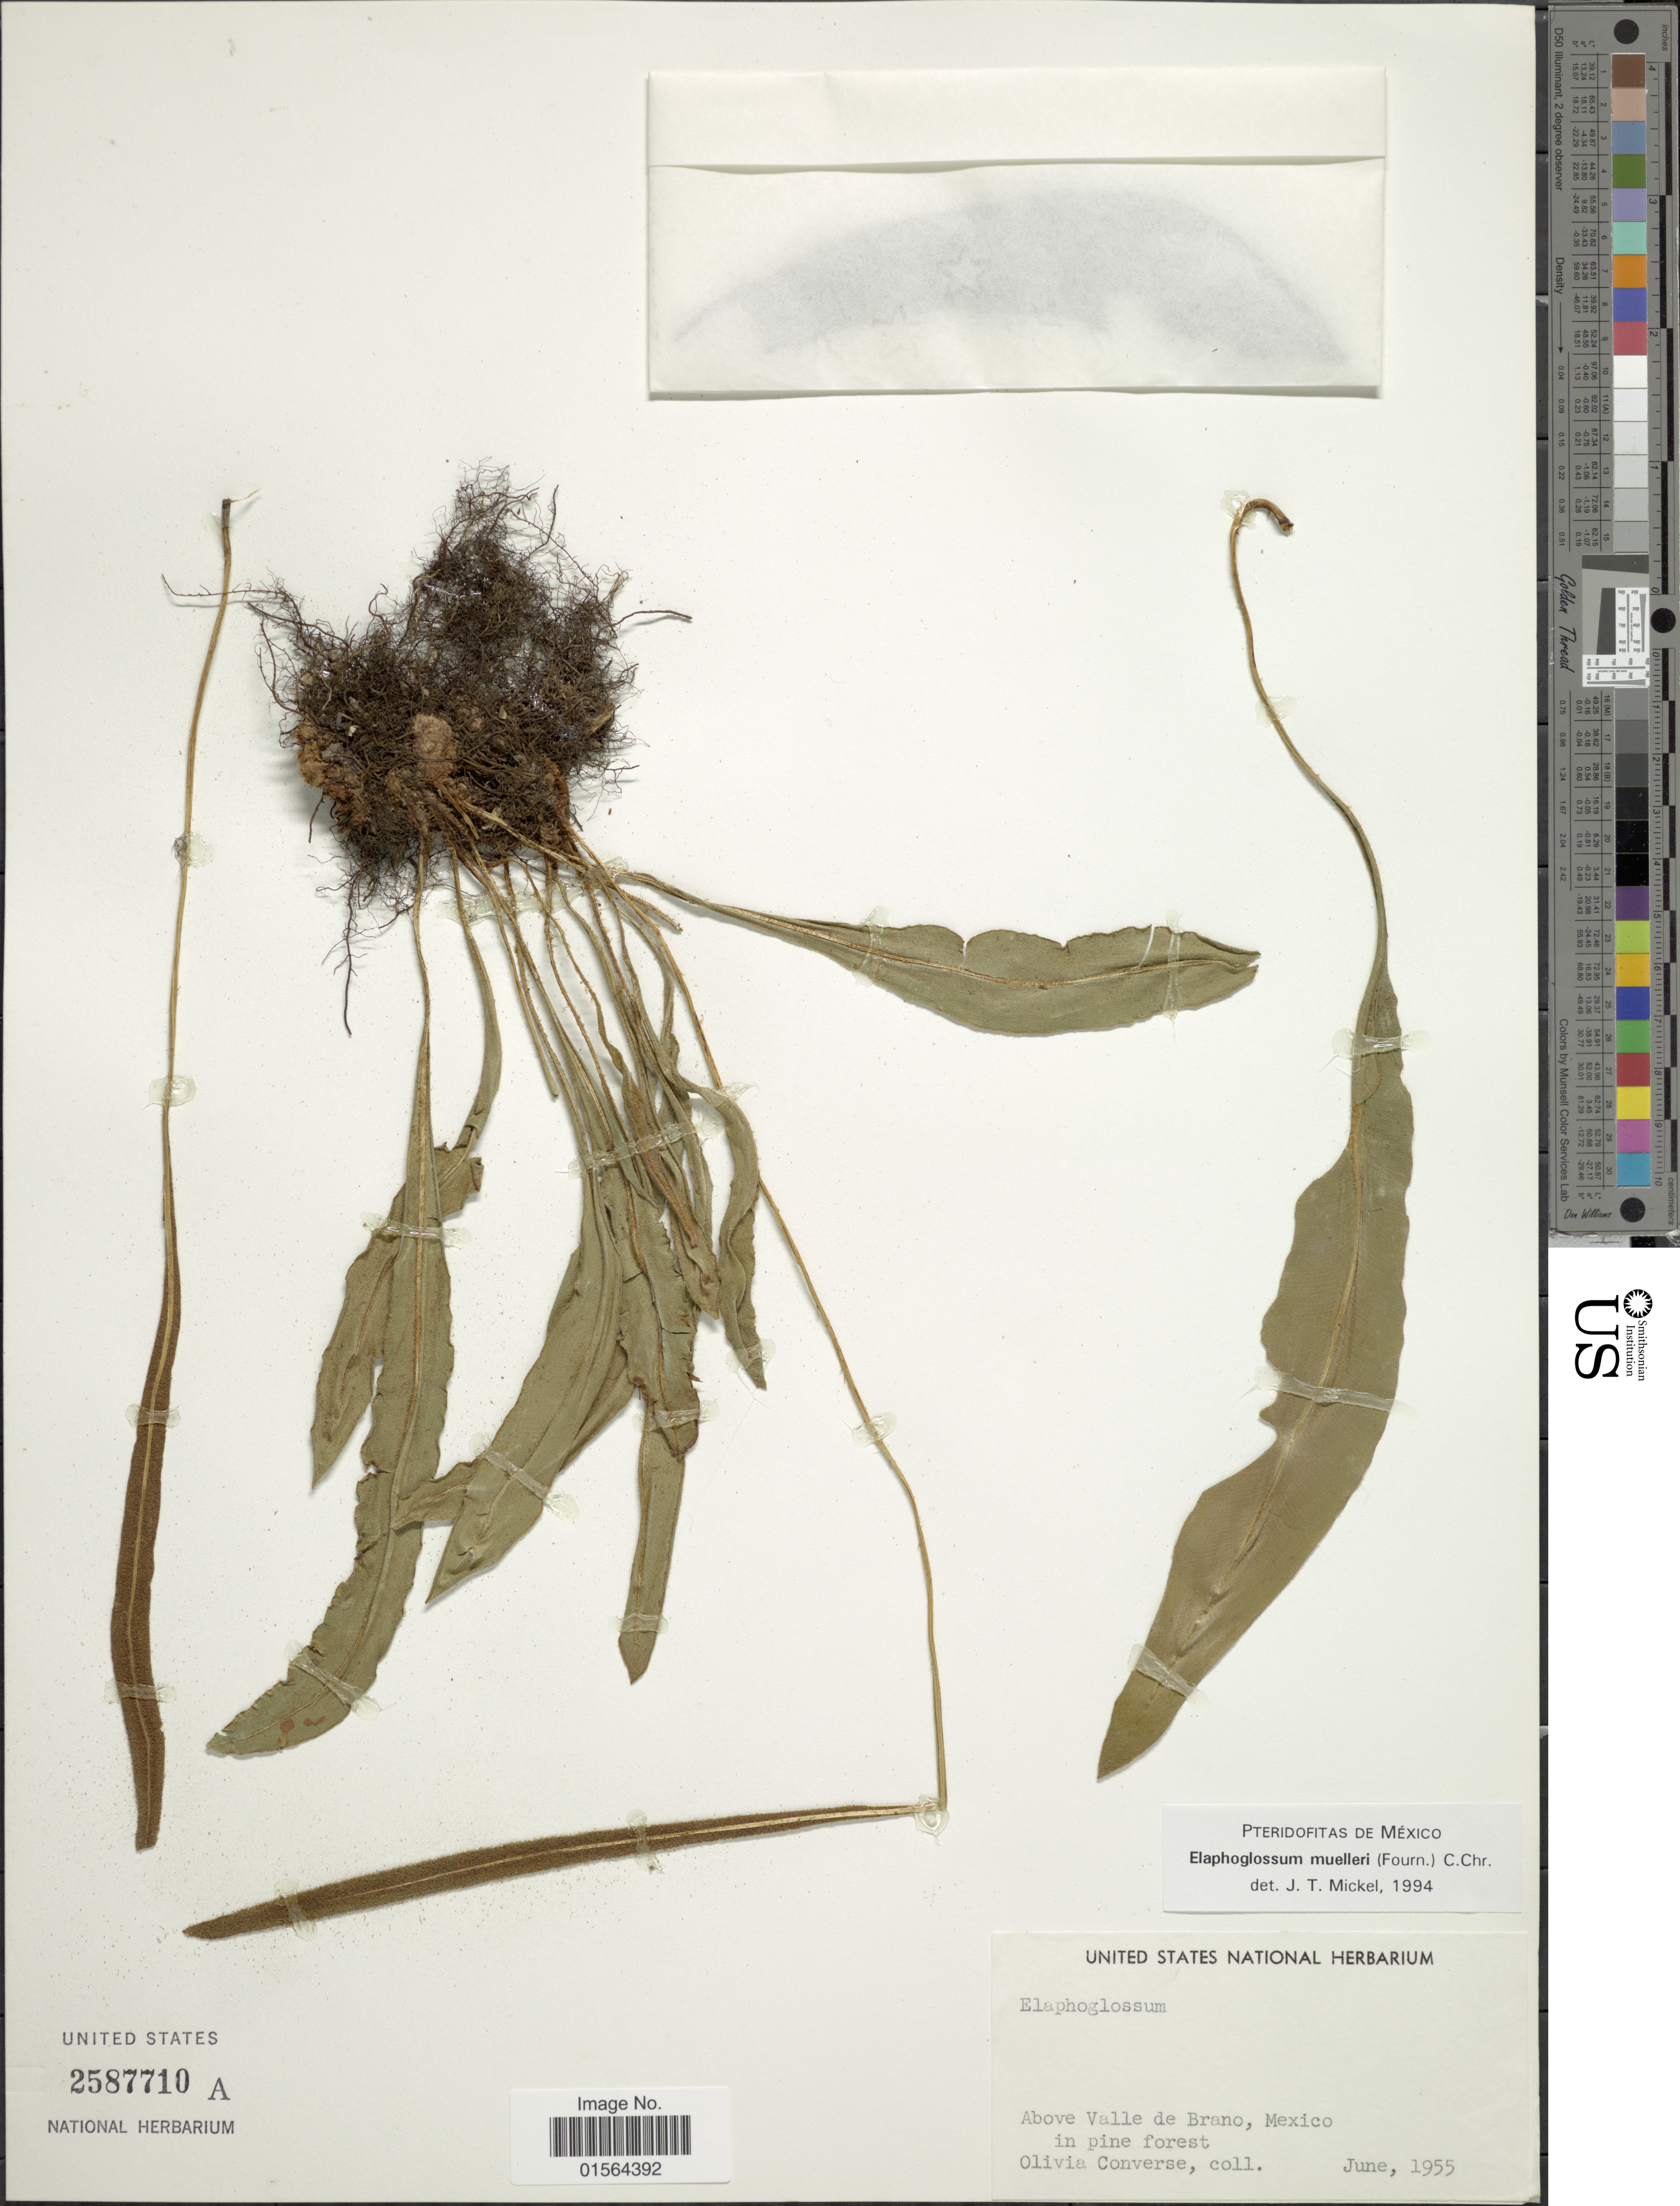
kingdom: Plantae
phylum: Tracheophyta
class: Polypodiopsida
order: Polypodiales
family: Dryopteridaceae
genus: Elaphoglossum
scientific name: Elaphoglossum muelleri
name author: (E. Fourn.) C. Chr.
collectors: O. Converse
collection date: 1955-06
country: Mexico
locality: Above Valle de Brano, Mexico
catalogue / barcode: US 2587710A